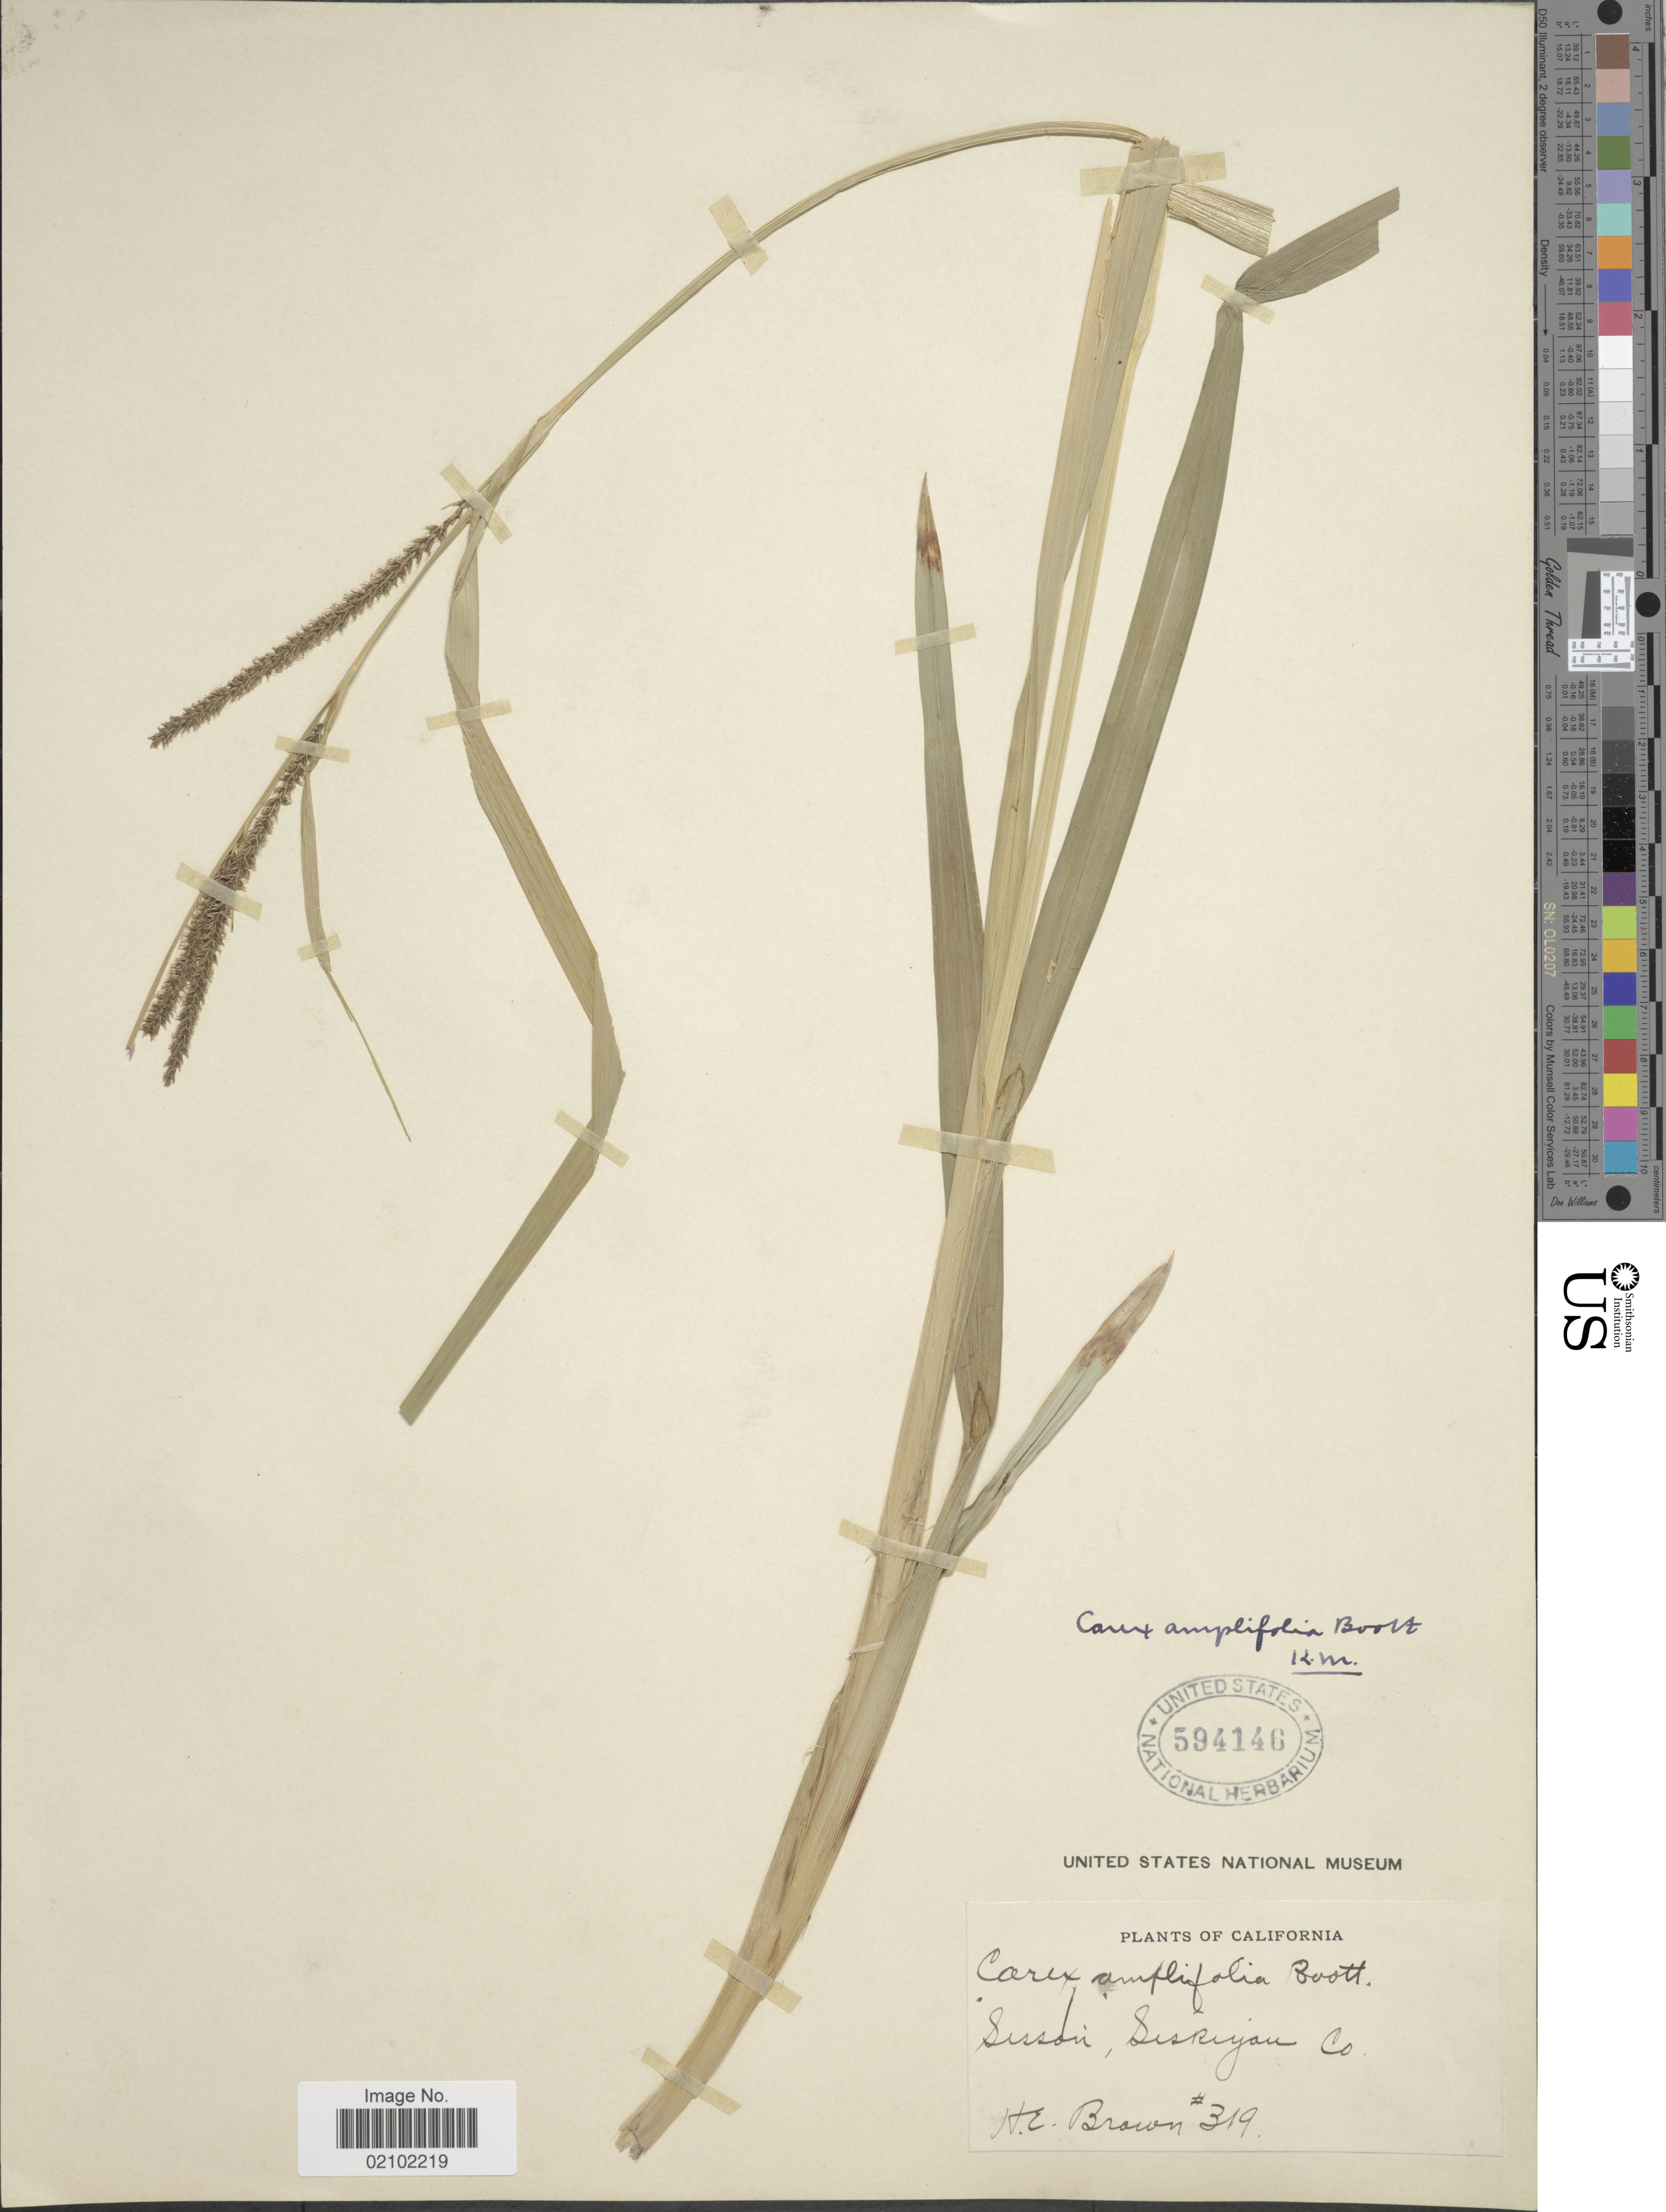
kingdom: Plantae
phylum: Tracheophyta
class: Liliopsida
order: Poales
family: Cyperaceae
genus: Carex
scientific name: Carex amplifolia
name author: Boott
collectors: H. E. Brown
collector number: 319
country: United States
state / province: California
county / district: Siskiyou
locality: Sesson, Siskiyou Co.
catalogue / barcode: US 594146